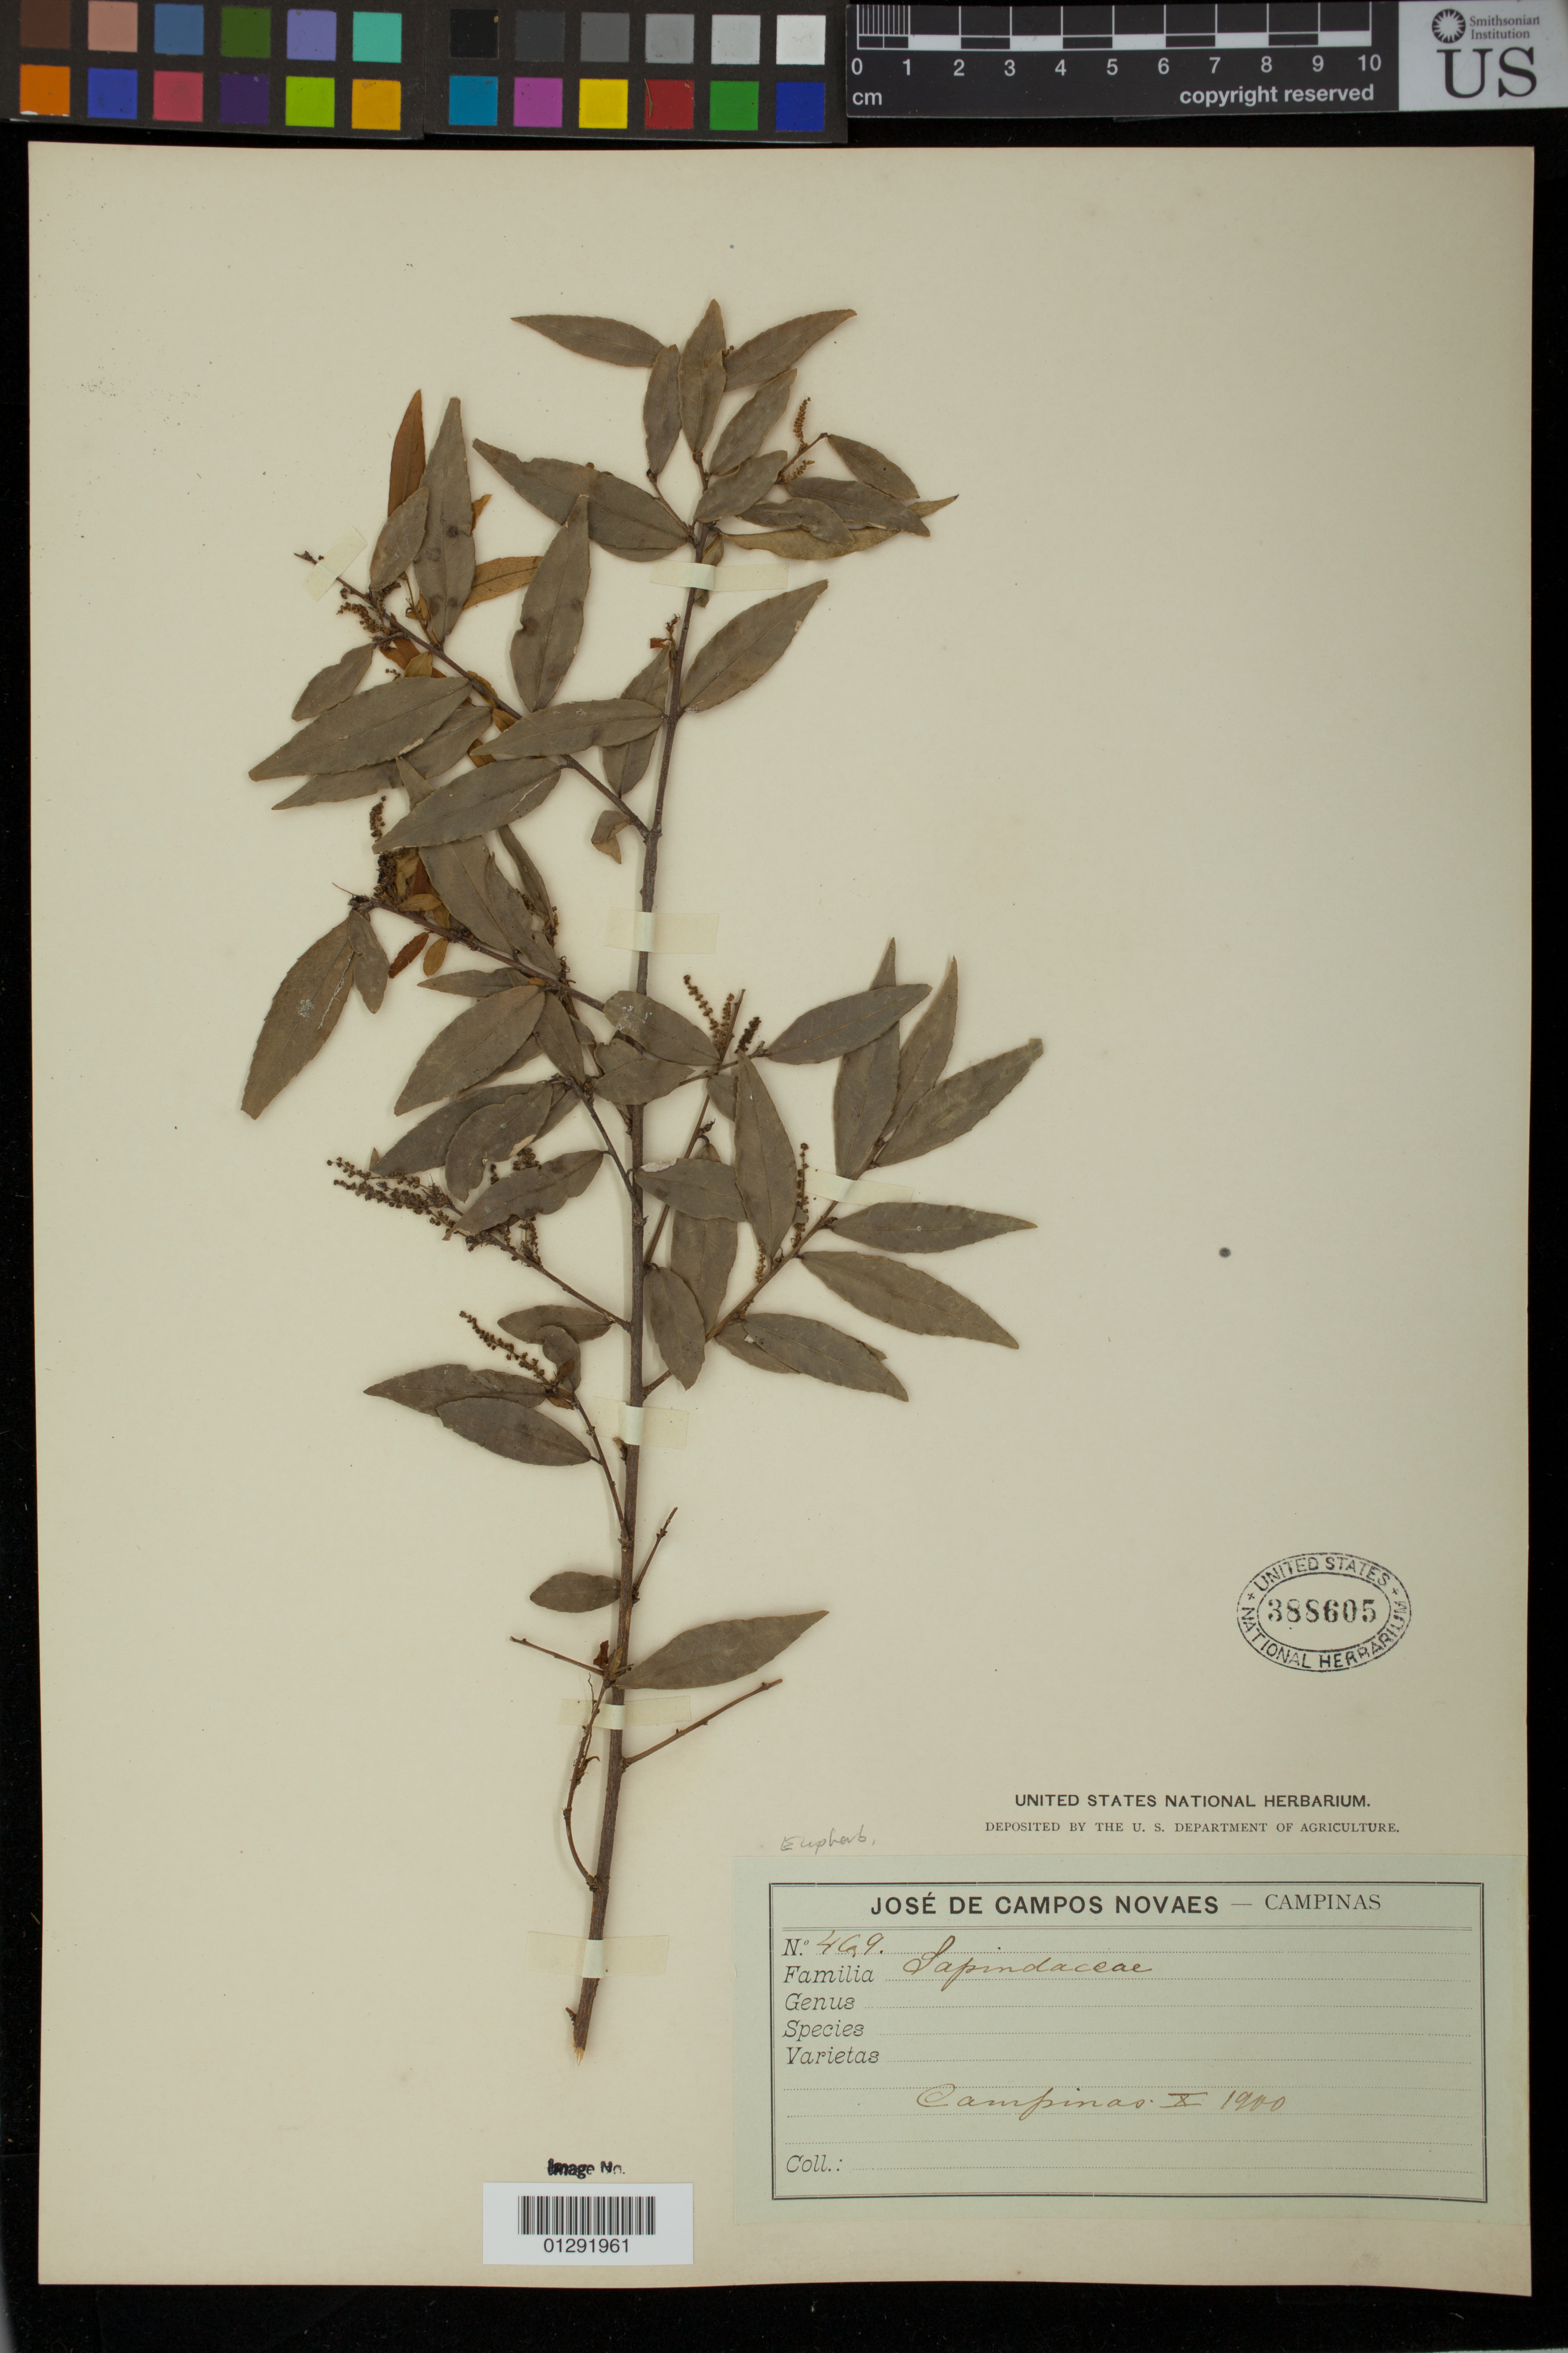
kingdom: Plantae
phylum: Tracheophyta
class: Magnoliopsida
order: Malpighiales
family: Euphorbiaceae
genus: Sebastiania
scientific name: Sebastiania sp.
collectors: J. Novães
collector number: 469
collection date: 1900-10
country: Brazil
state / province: Sao Paulo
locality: Campinas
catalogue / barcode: US 388605